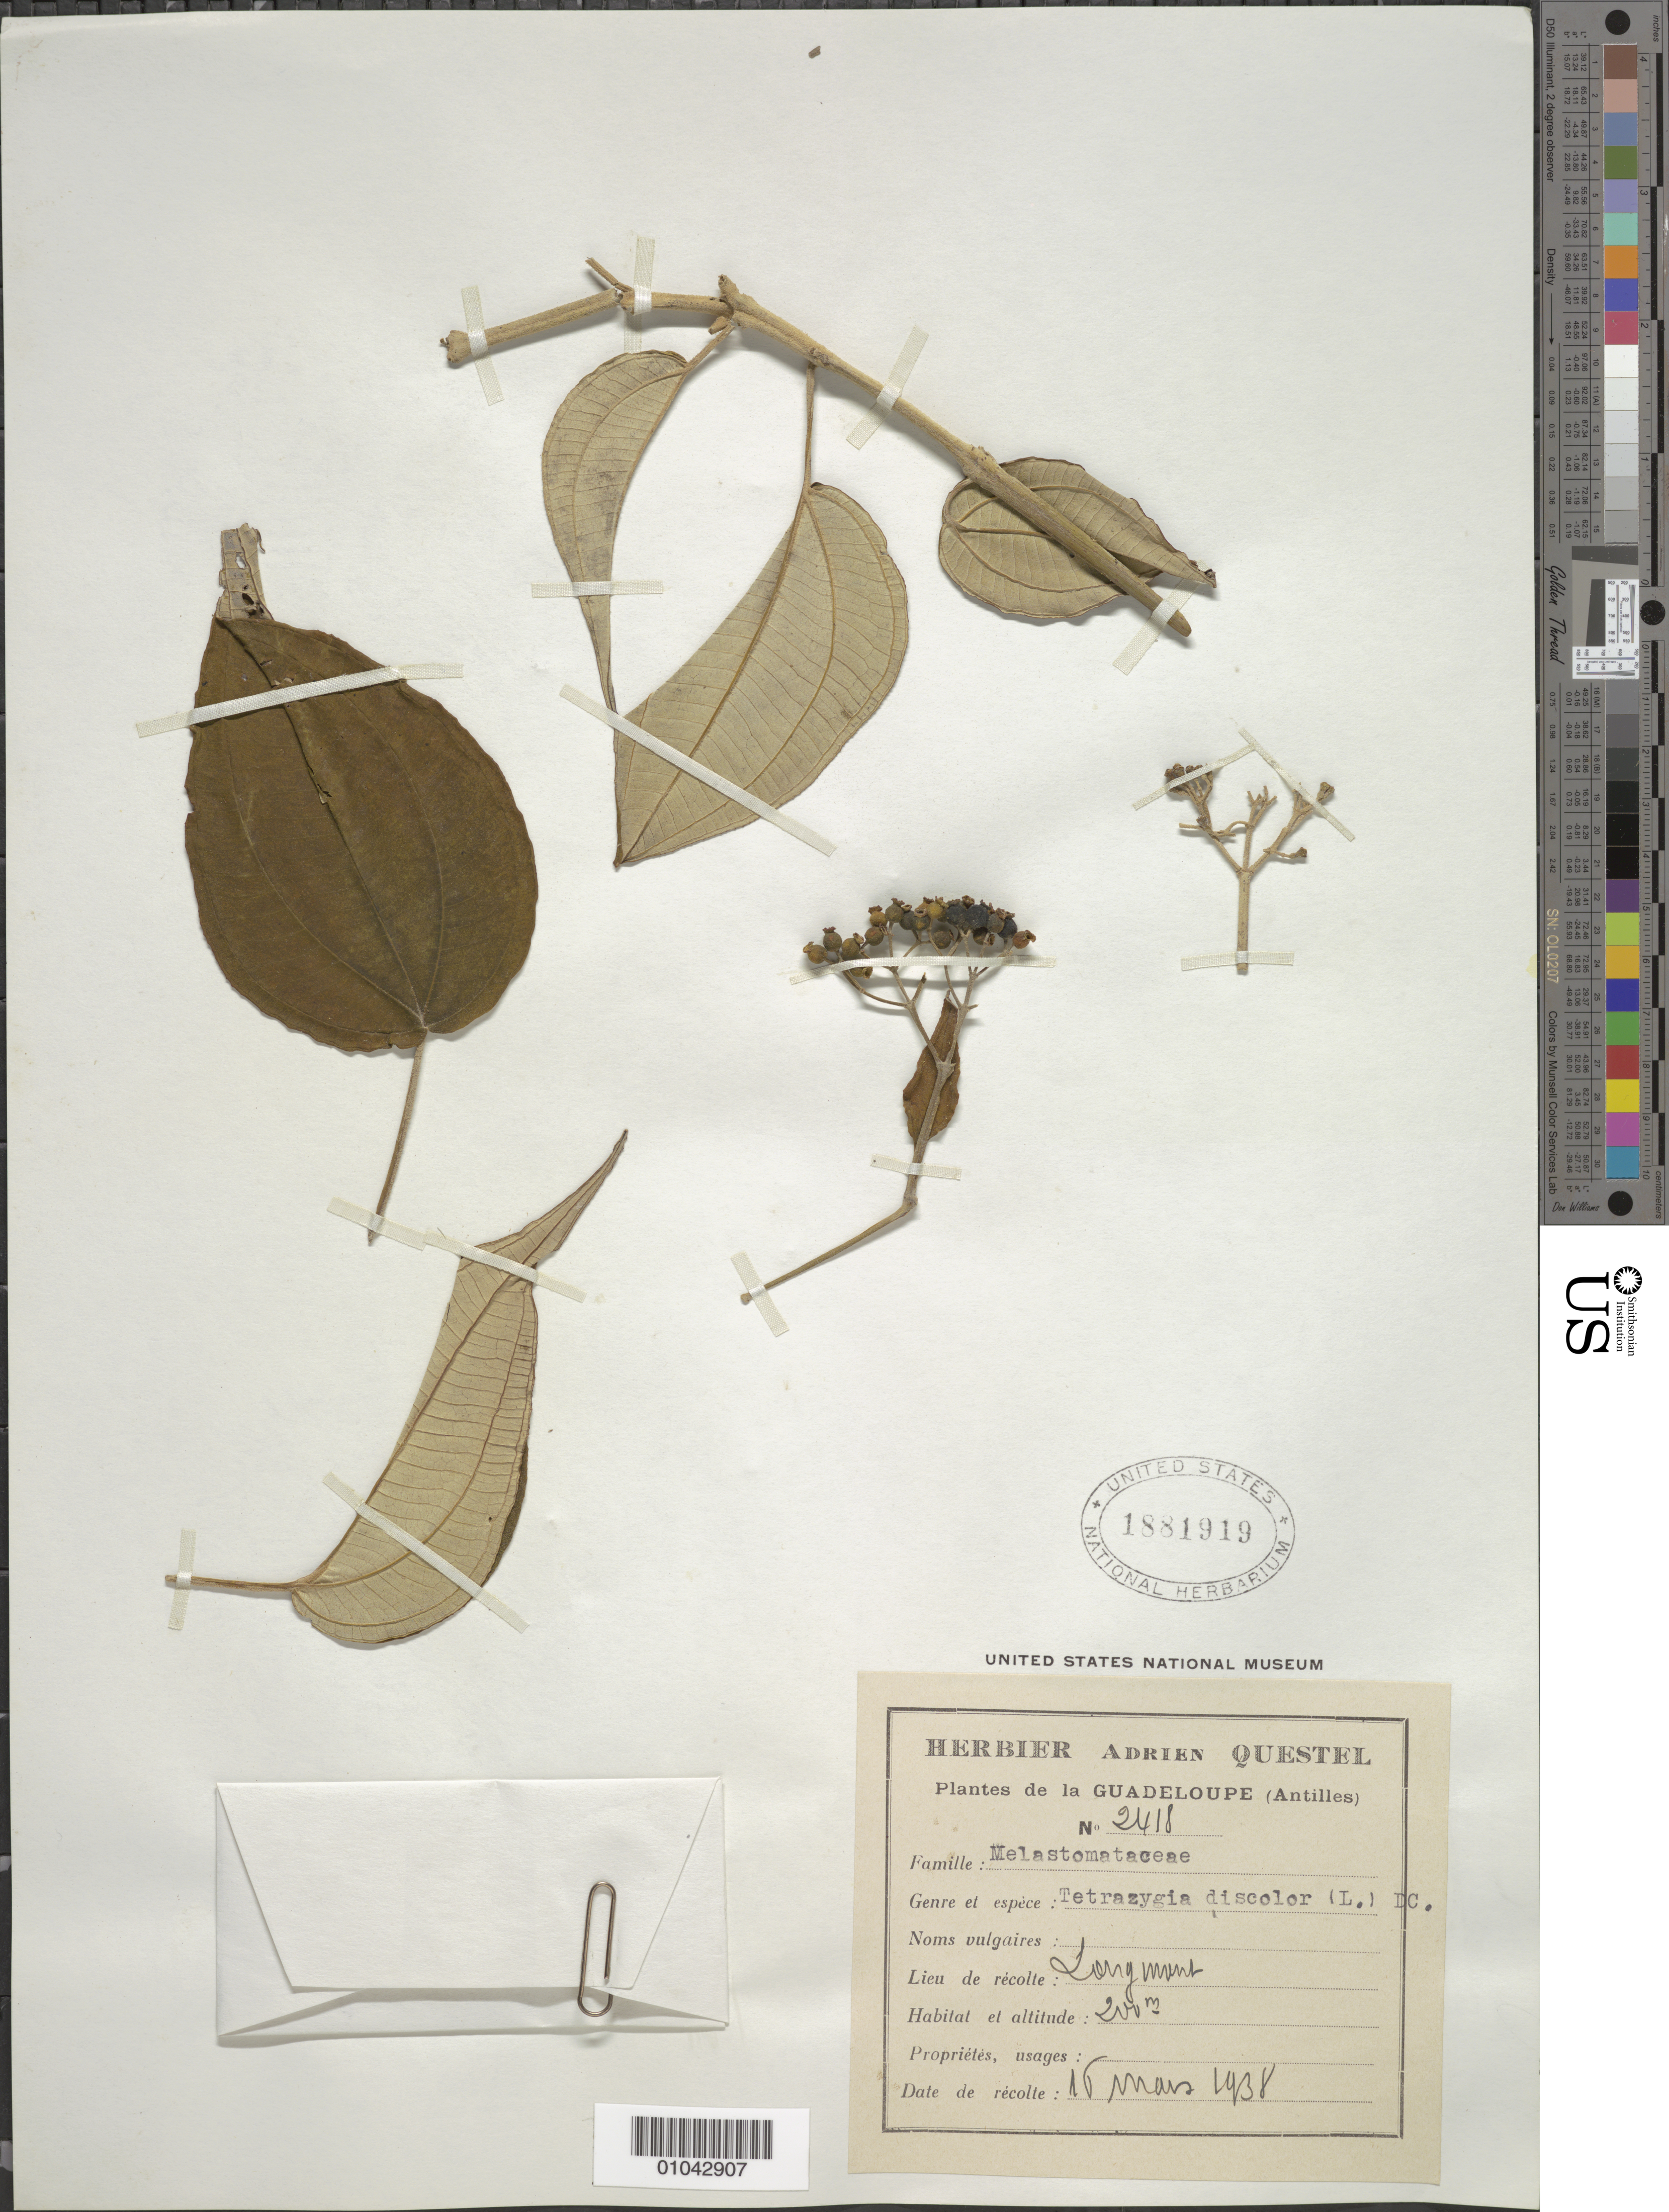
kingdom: Plantae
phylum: Tracheophyta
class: Magnoliopsida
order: Myrtales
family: Melastomataceae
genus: Tetrazygia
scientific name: Tetrazygia discolor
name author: (L.) DC.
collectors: A. Questel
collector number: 2418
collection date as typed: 16 Mar 1938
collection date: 1938-03-16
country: Guadeloupe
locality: Longmont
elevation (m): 200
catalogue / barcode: US 1881919